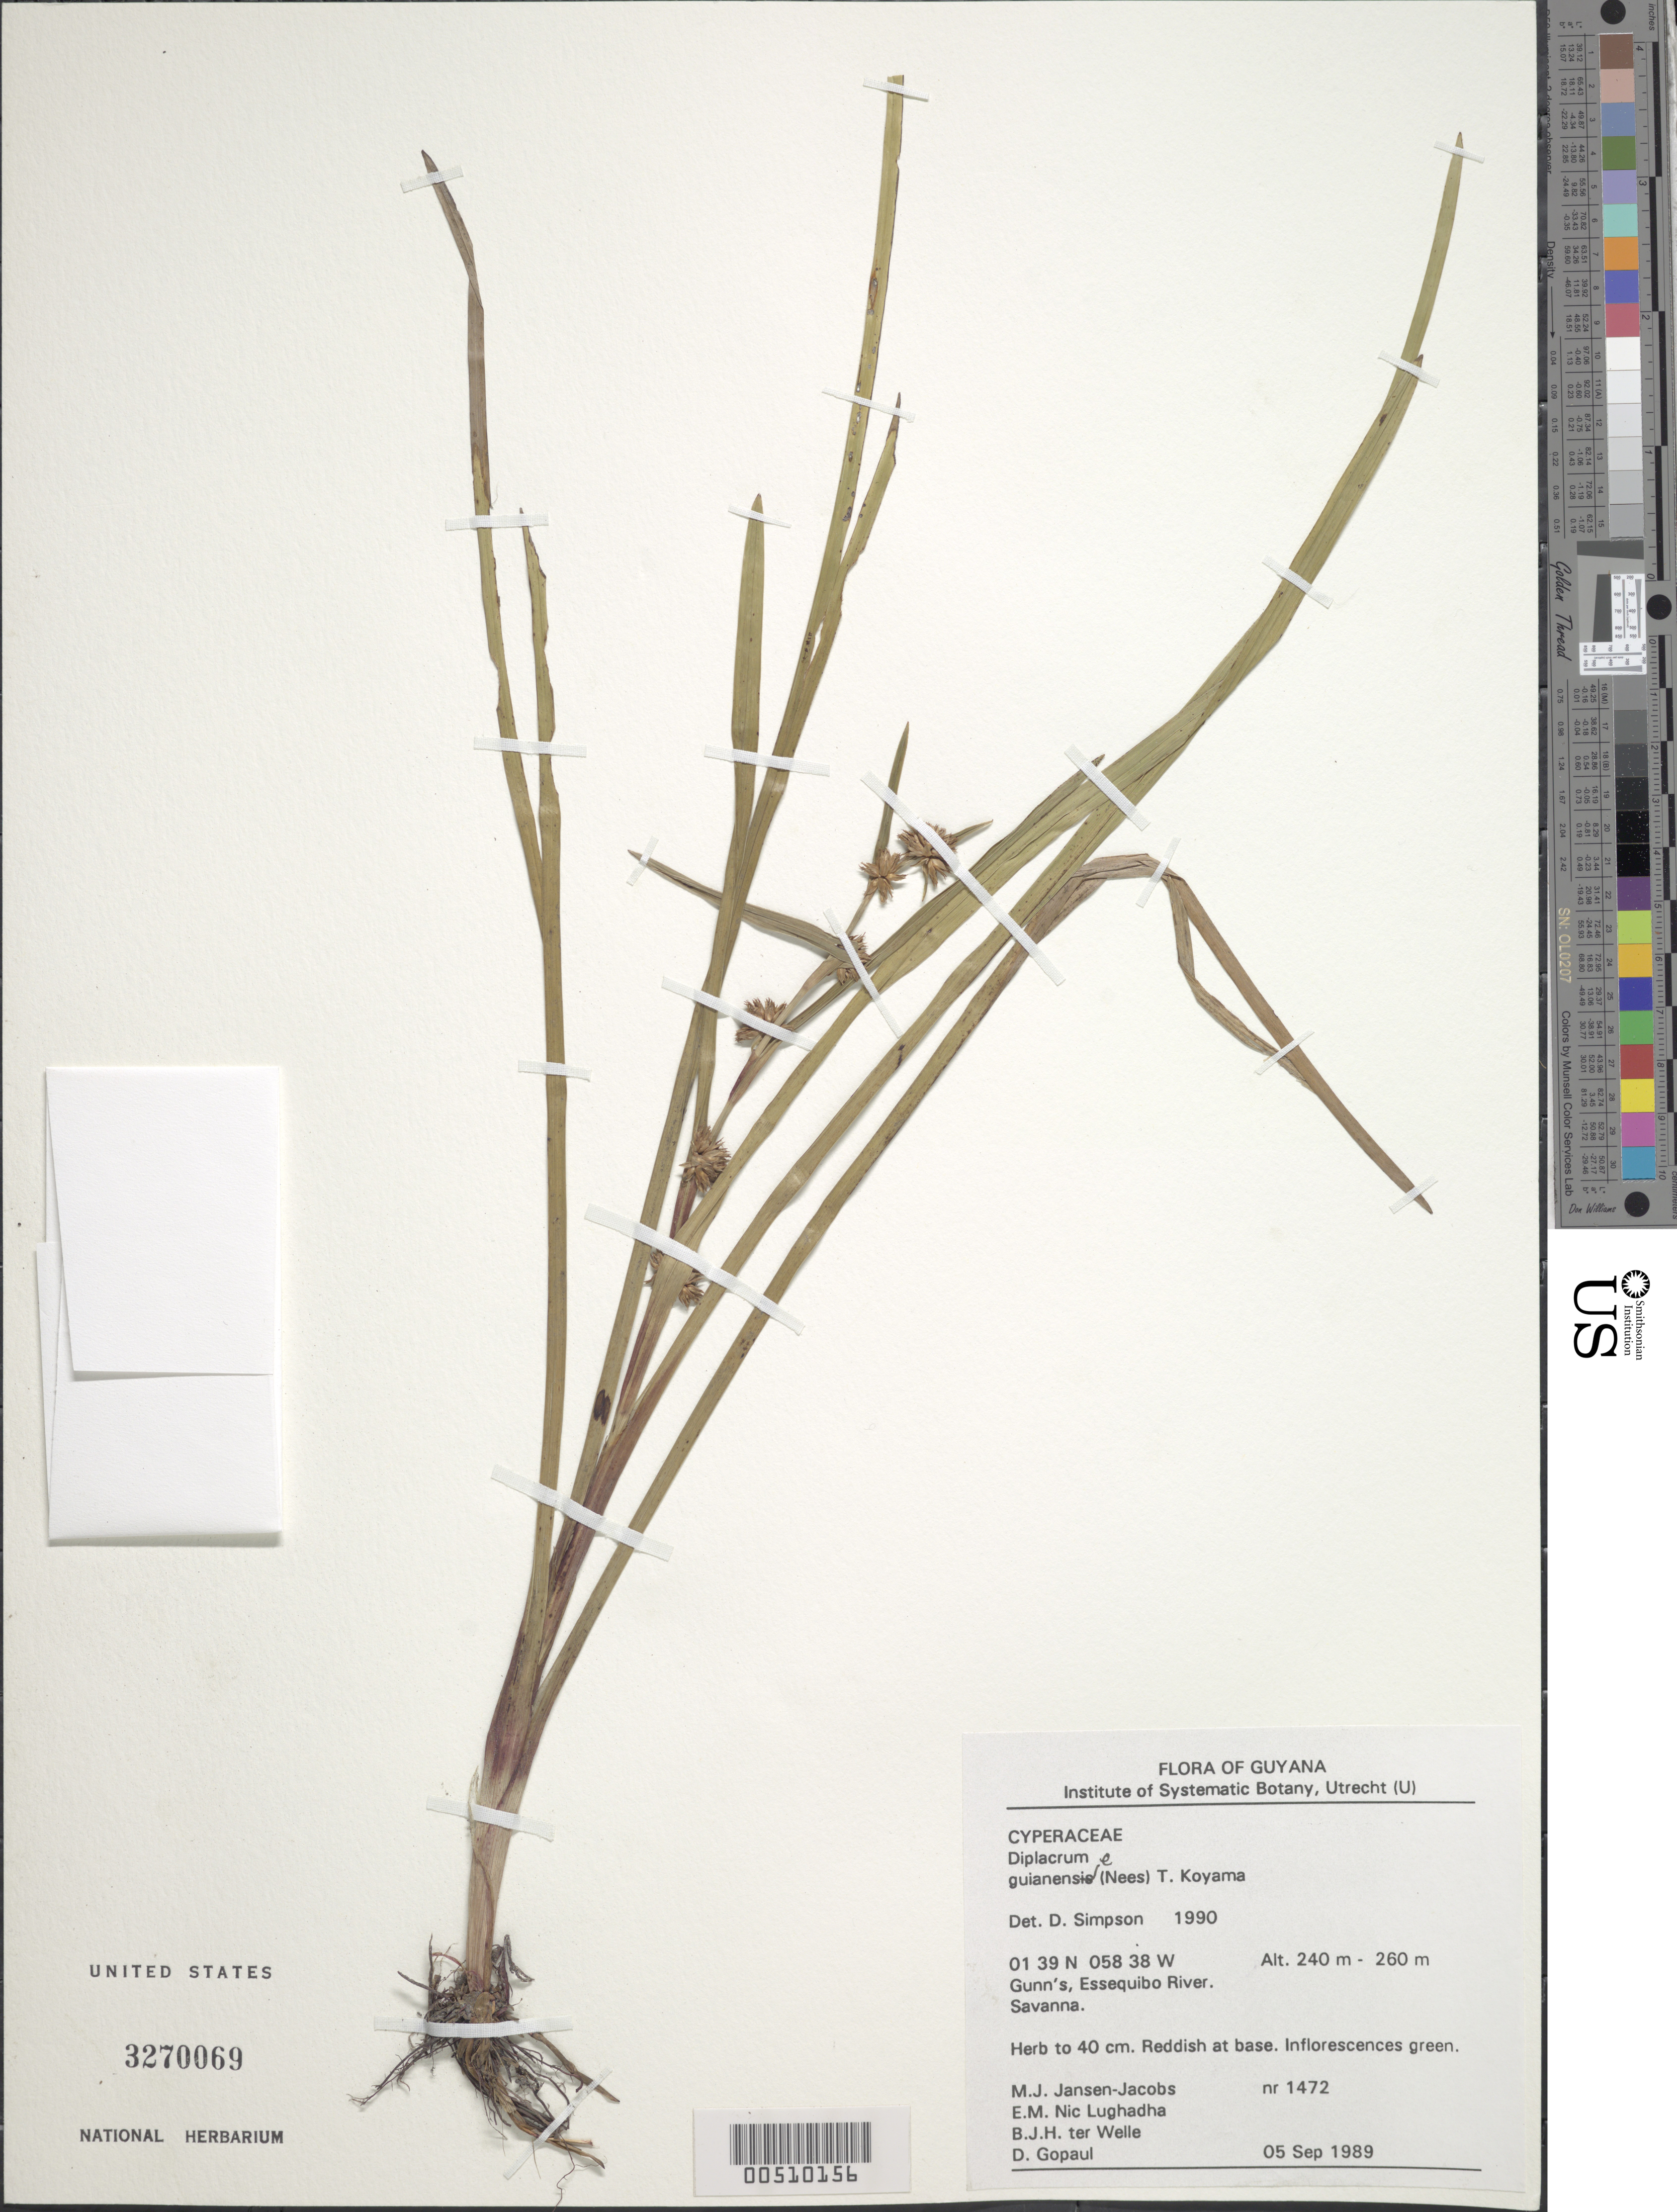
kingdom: Plantae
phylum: Tracheophyta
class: Liliopsida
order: Poales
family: Cyperaceae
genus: Diplacrum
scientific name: Diplacrum guianense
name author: (Nees) T. Koyama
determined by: Simpson, D.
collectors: M. J. Jansen-Jacobs, E. Nic Lughadha, B. Welle & D. Gopaul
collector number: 1472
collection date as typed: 05 Sep 1989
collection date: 1989-09-05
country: Guyana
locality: Gunn's Essequibo River.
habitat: Savanna.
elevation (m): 240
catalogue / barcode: US 3270069